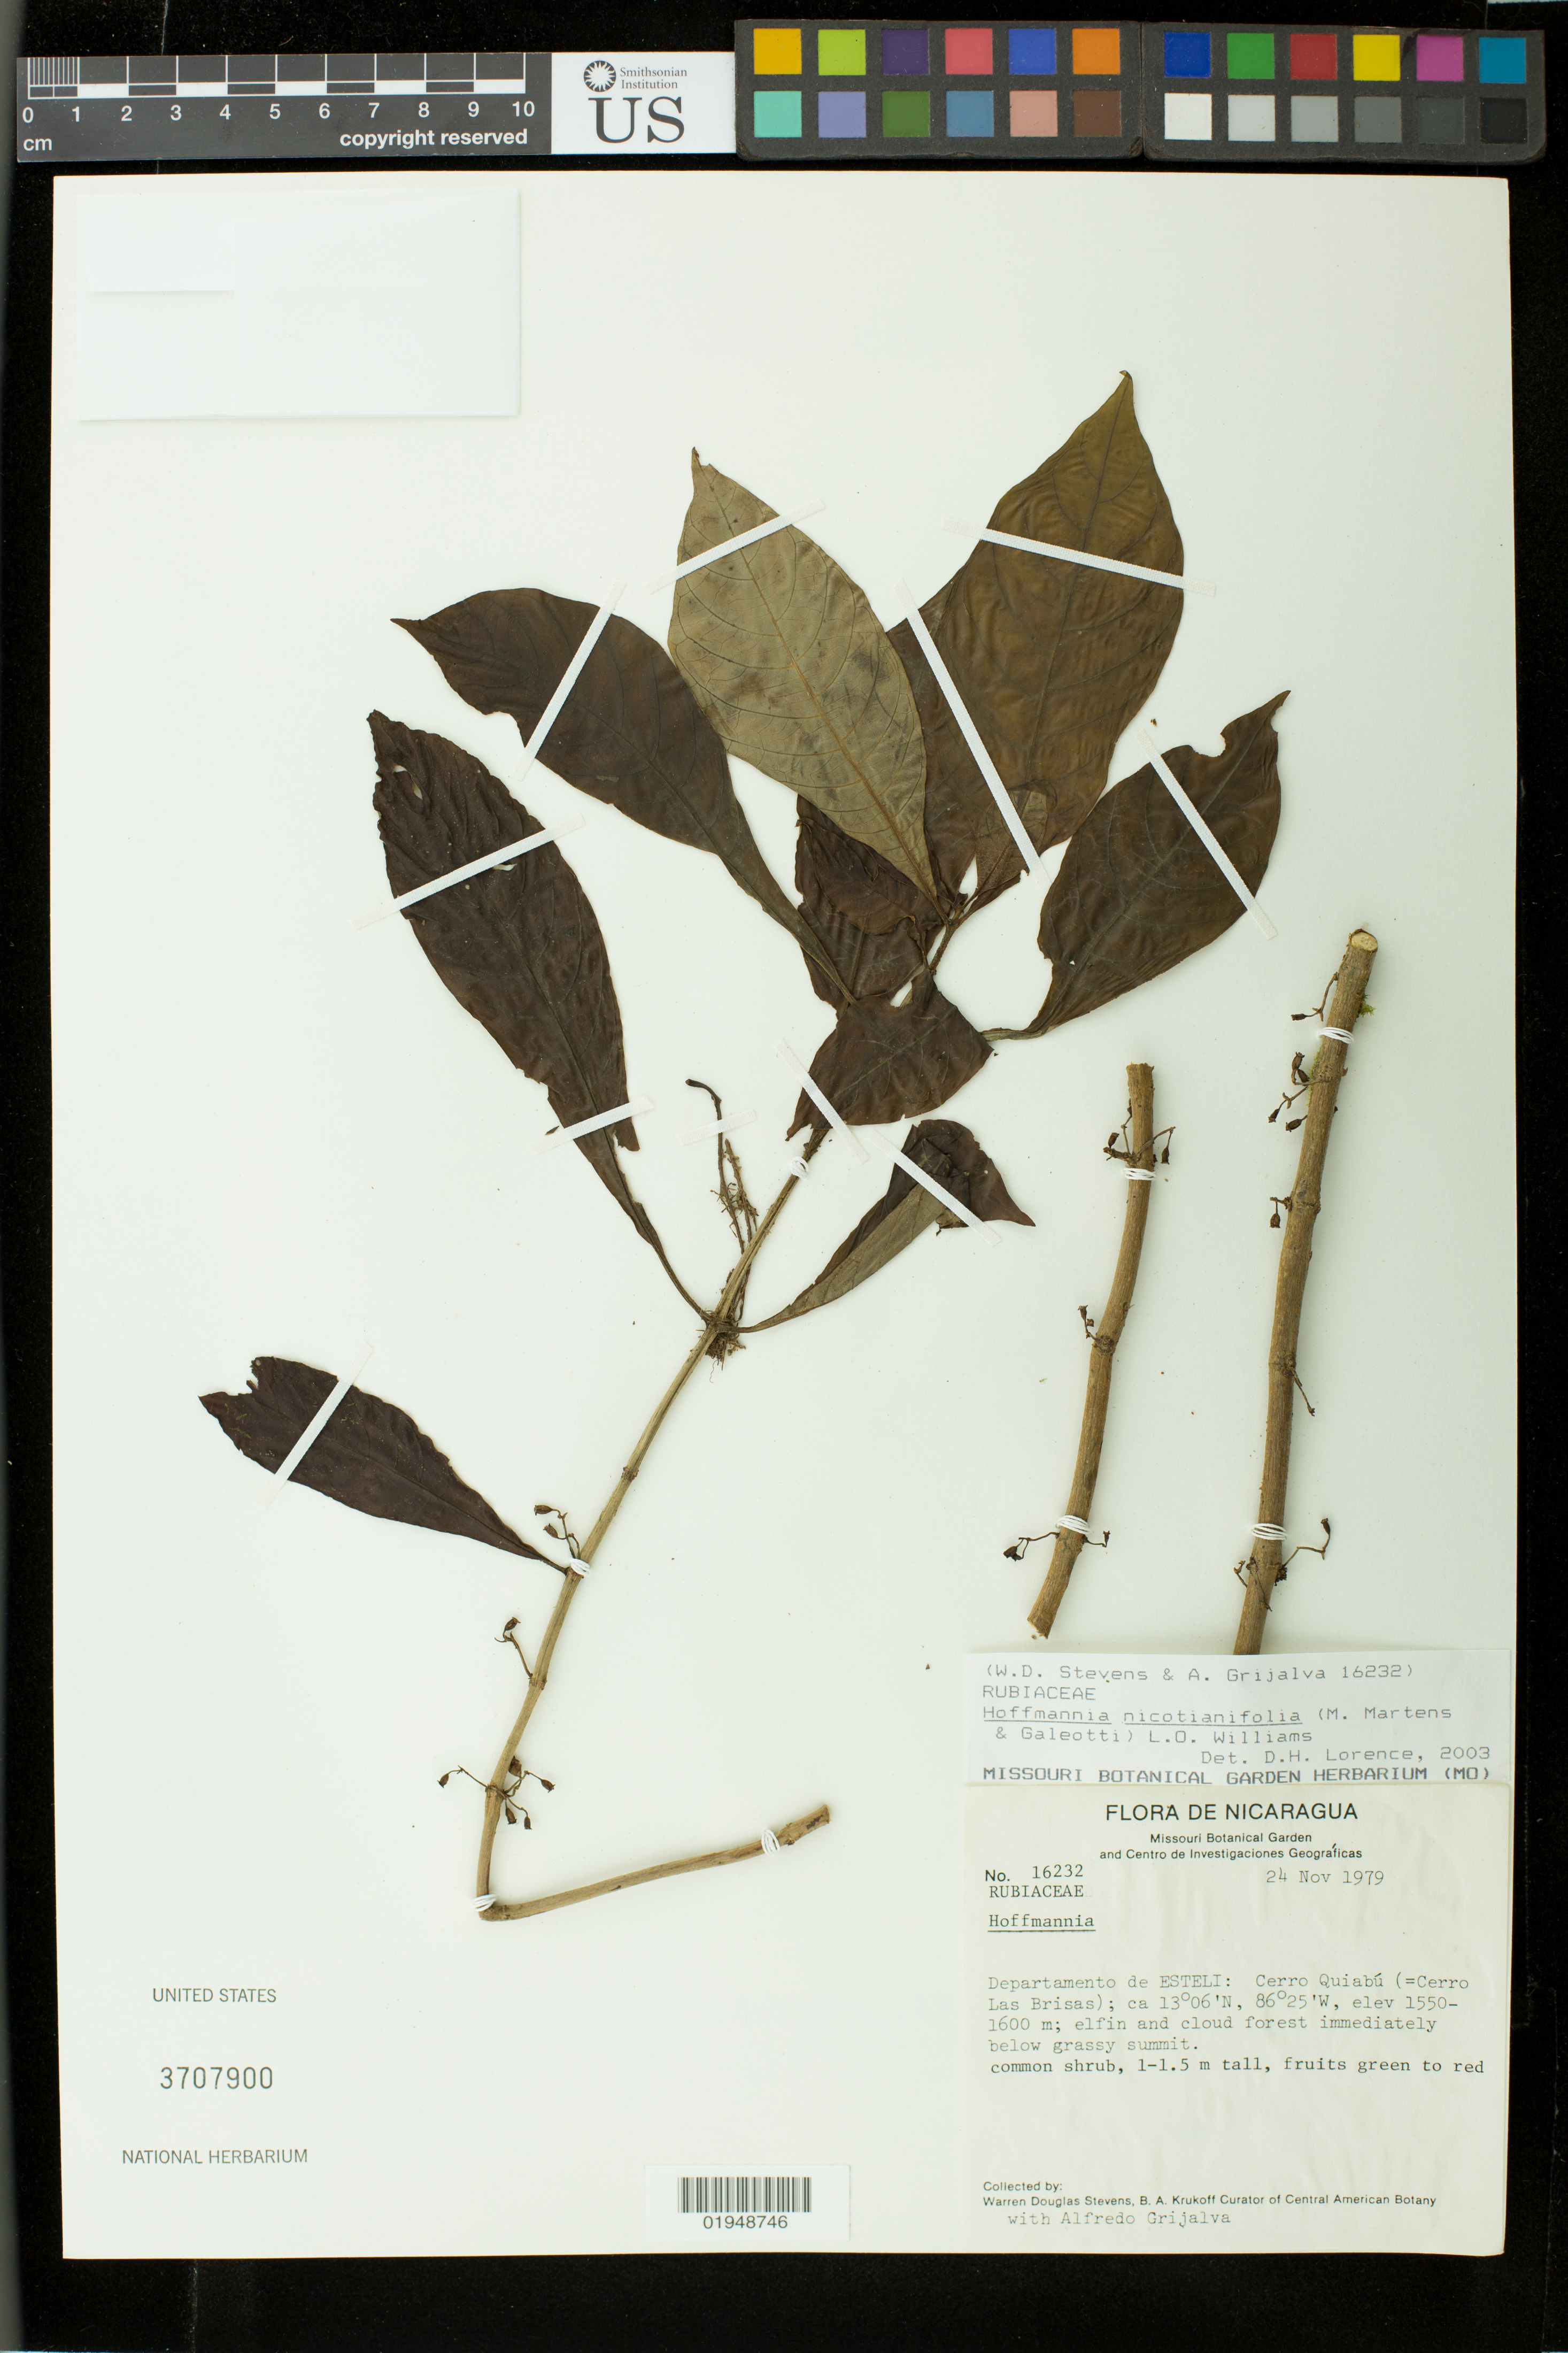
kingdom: Plantae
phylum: Tracheophyta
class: Magnoliopsida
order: Gentianales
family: Rubiaceae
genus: Hoffmannia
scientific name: Hoffmannia nicotianifolia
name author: (M. Martens & Galeoti) L.O. Williams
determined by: Lorence, David H., (PTBG), National Tropical Botanical Garden (UNITED STATES)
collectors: W. D. Stevens & A. Grijalva P.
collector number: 16232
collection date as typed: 24 Nov 1979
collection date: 1979-11-24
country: Nicaragua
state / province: Esteli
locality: Cerro Quiabu (=Cerro las Brisas)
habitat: elfin and cloud forest immediately below grassy summit.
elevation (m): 1550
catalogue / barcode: US 3707900